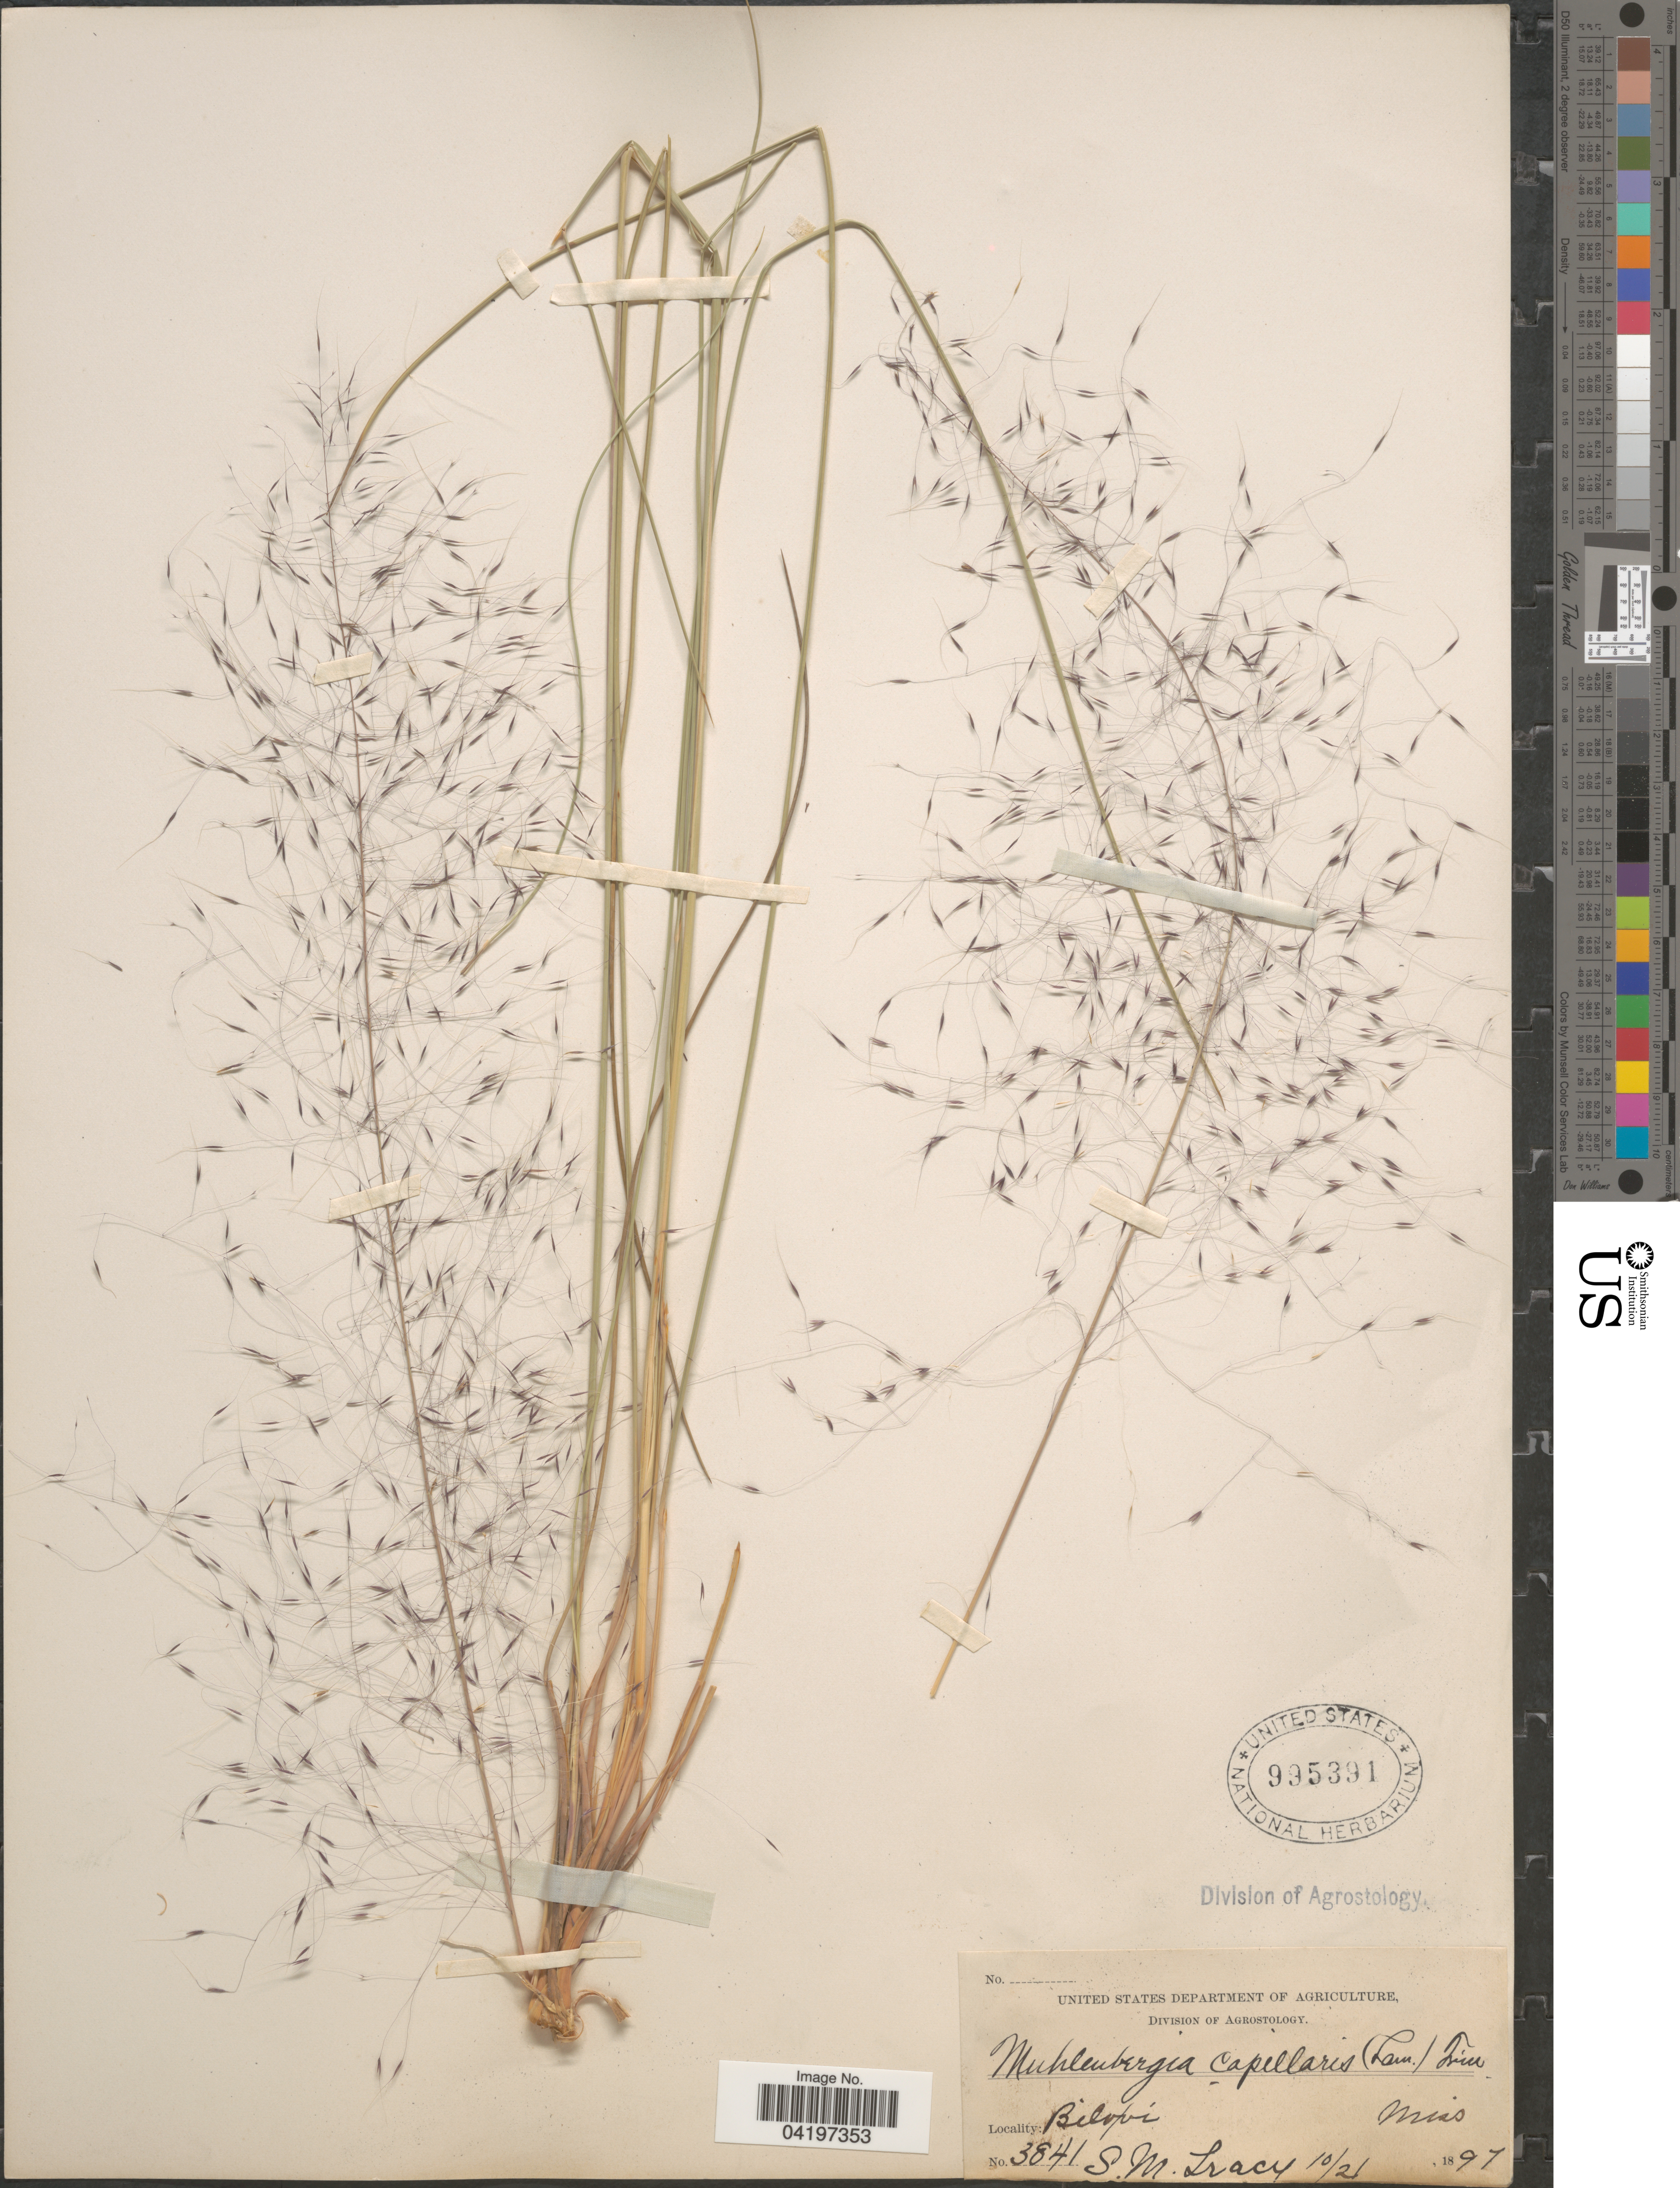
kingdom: Plantae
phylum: Tracheophyta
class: Liliopsida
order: Poales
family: Poaceae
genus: Muhlenbergia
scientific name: Muhlenbergia sericea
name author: (Michx.) P.M. Peterson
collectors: S. M. Tracy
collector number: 3841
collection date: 1897-10-21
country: United States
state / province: Mississippi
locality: Biloxi.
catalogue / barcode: US 995391